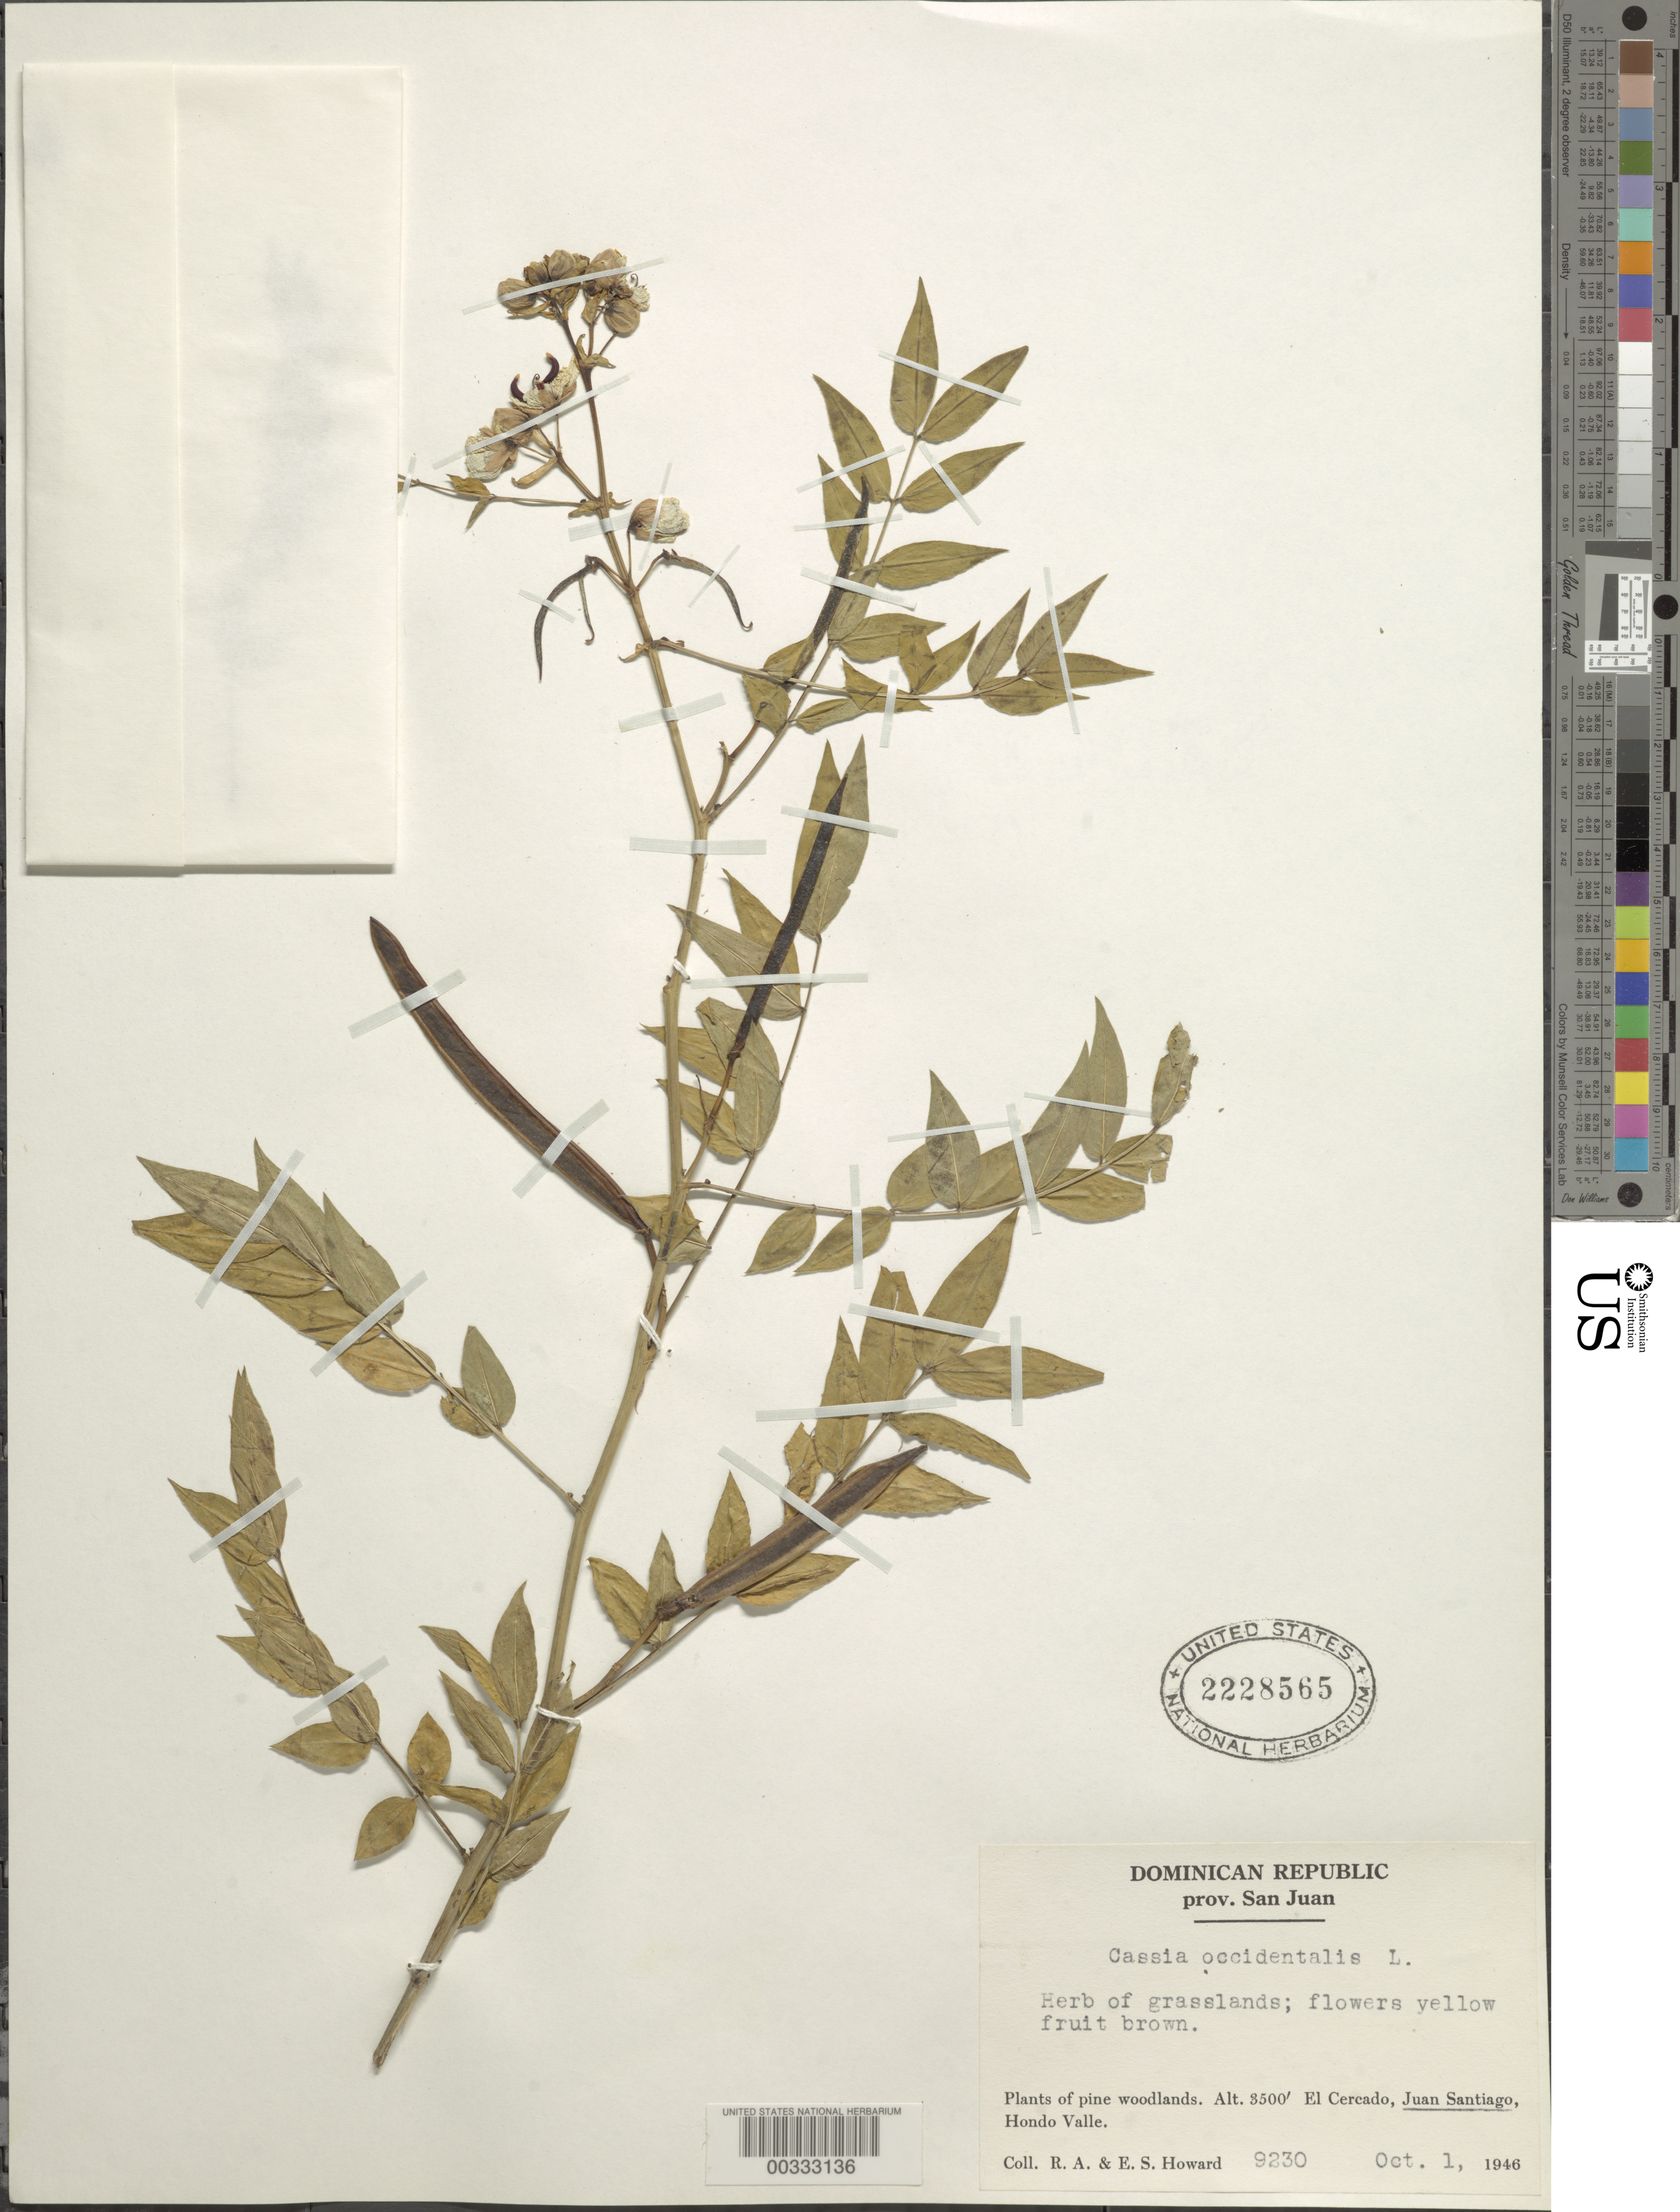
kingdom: Plantae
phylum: Tracheophyta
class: Magnoliopsida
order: Fabales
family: Fabaceae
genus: Senna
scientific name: Senna occidentalis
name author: (L.) Link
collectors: R. A. Howard & E. S. Howard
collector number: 9230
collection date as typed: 01 Oct 1946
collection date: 1946-10-01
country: Dominican Republic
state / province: San Juan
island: Hispaniola Island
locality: El cercado, juan santiago, hondo valle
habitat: Woodlands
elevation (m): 1067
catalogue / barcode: US 2228565